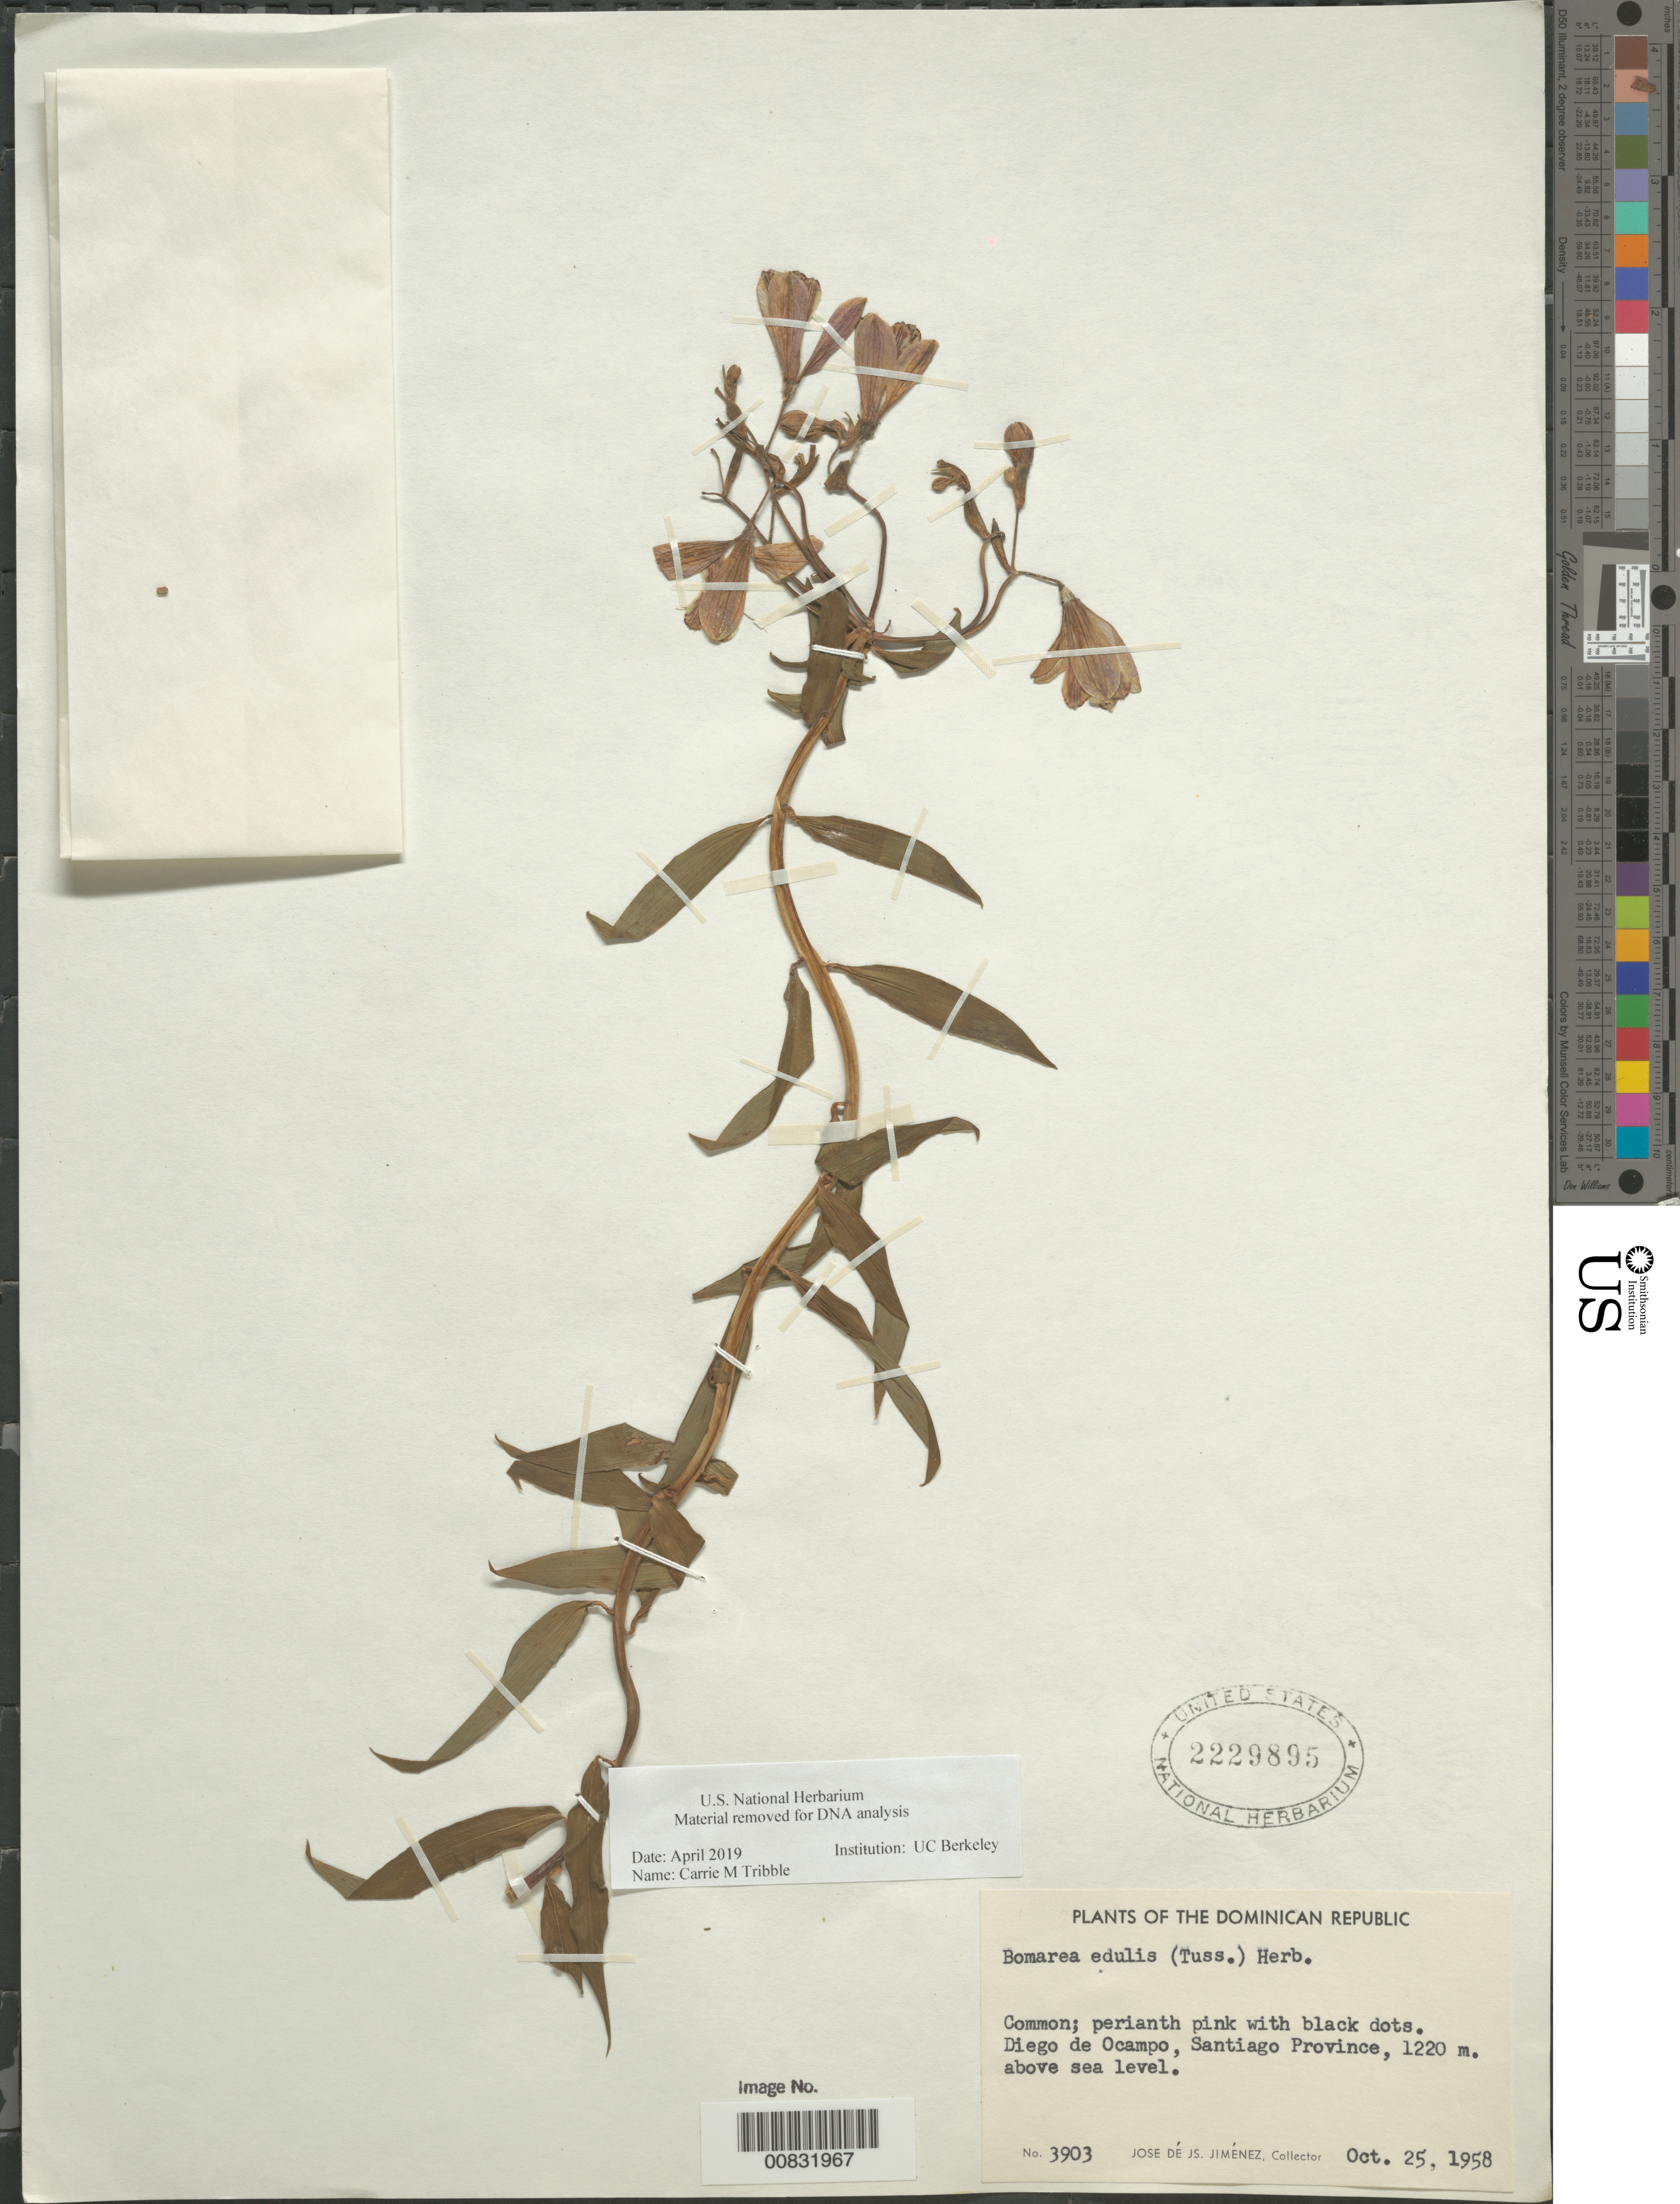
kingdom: Plantae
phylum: Tracheophyta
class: Liliopsida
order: Liliales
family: Alstroemeriaceae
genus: Bomarea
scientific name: Bomarea edulis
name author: (Tussac) Herb.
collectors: J. J. Jiménez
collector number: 3903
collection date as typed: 25 Oct 1958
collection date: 1958-10-25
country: Dominican Republic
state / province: Santiago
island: Hispaniola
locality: Diego de Ocampo.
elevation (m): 1220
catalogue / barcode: US 2229895